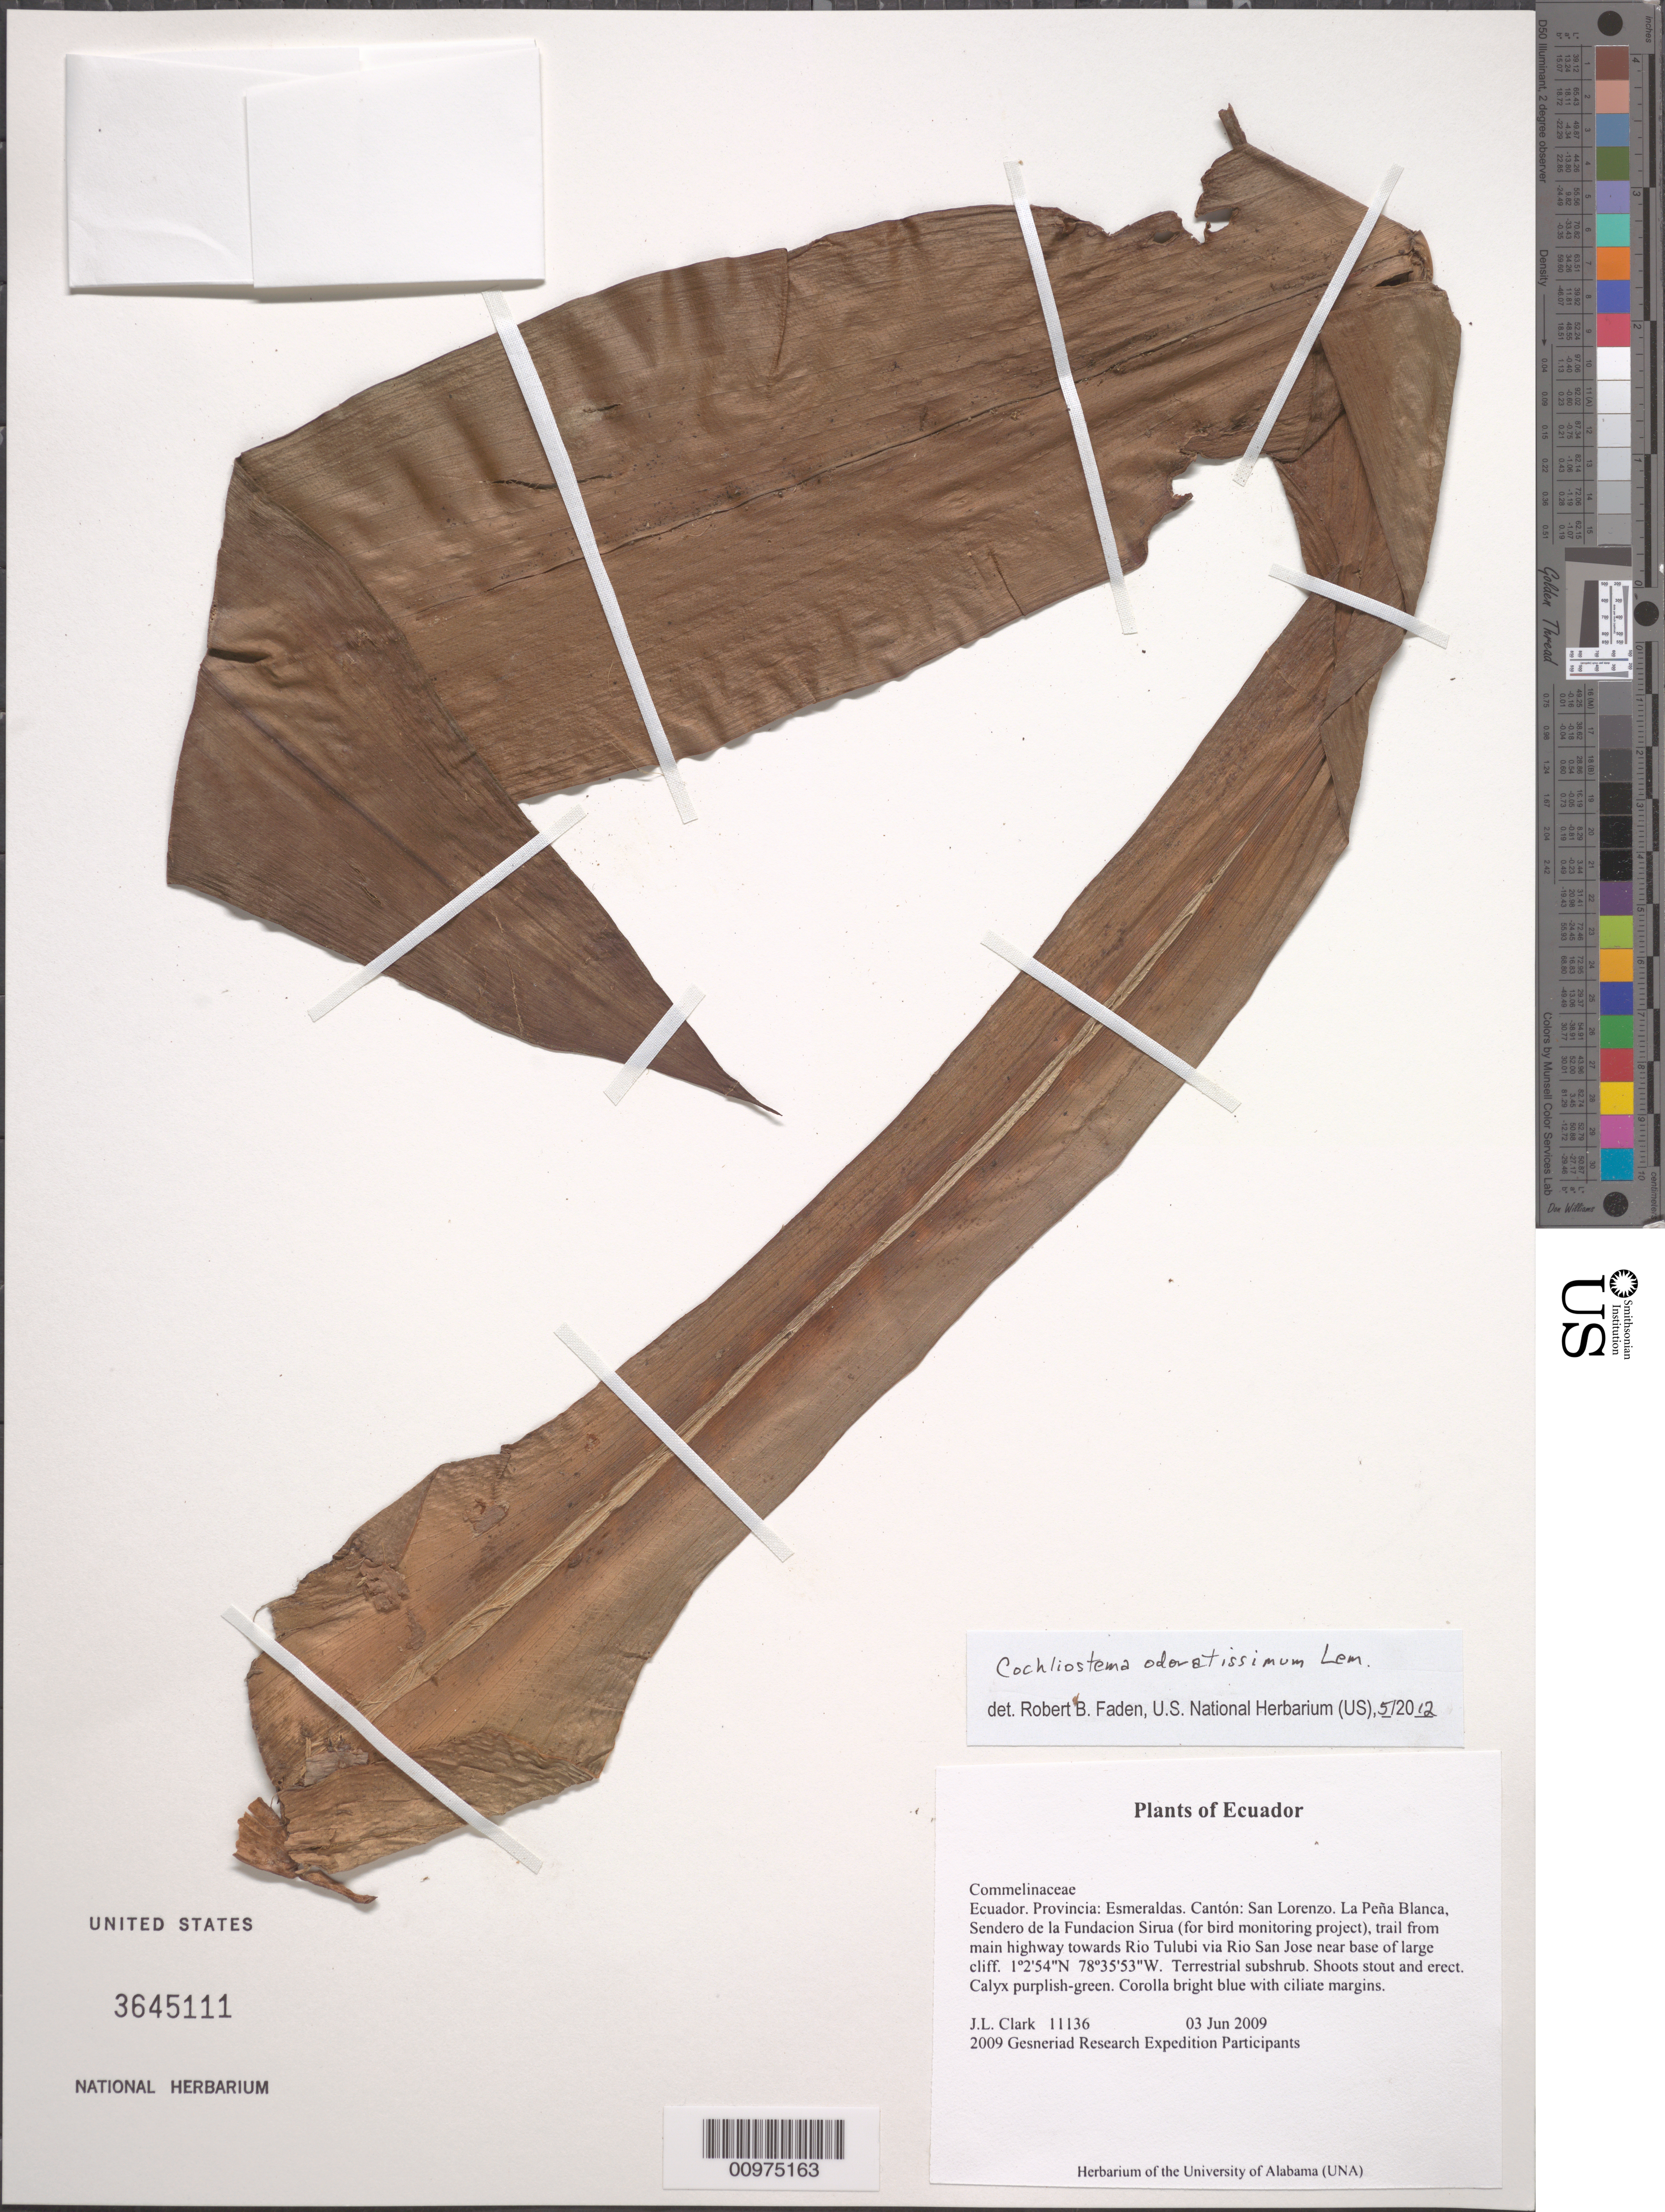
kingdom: Plantae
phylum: Tracheophyta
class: Liliopsida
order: Commelinales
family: Commelinaceae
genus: Cochliostema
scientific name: Cochliostema odoratissimum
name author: Lem.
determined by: Faden, Robert B., (US), Smithsonian Institution - National Museum of Natural History (UNITED STATES)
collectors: J. L. Clark et al.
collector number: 11136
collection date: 2009-06-03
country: Ecuador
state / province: Esmeraldas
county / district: San Lorenzo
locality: La Peña Blanca, Sendero de la Fundacion Sirua (for bird monitoring project), trail from main highway towards Rio Tulubi via Rio San Jose near base of large cliff.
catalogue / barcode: US 36451111